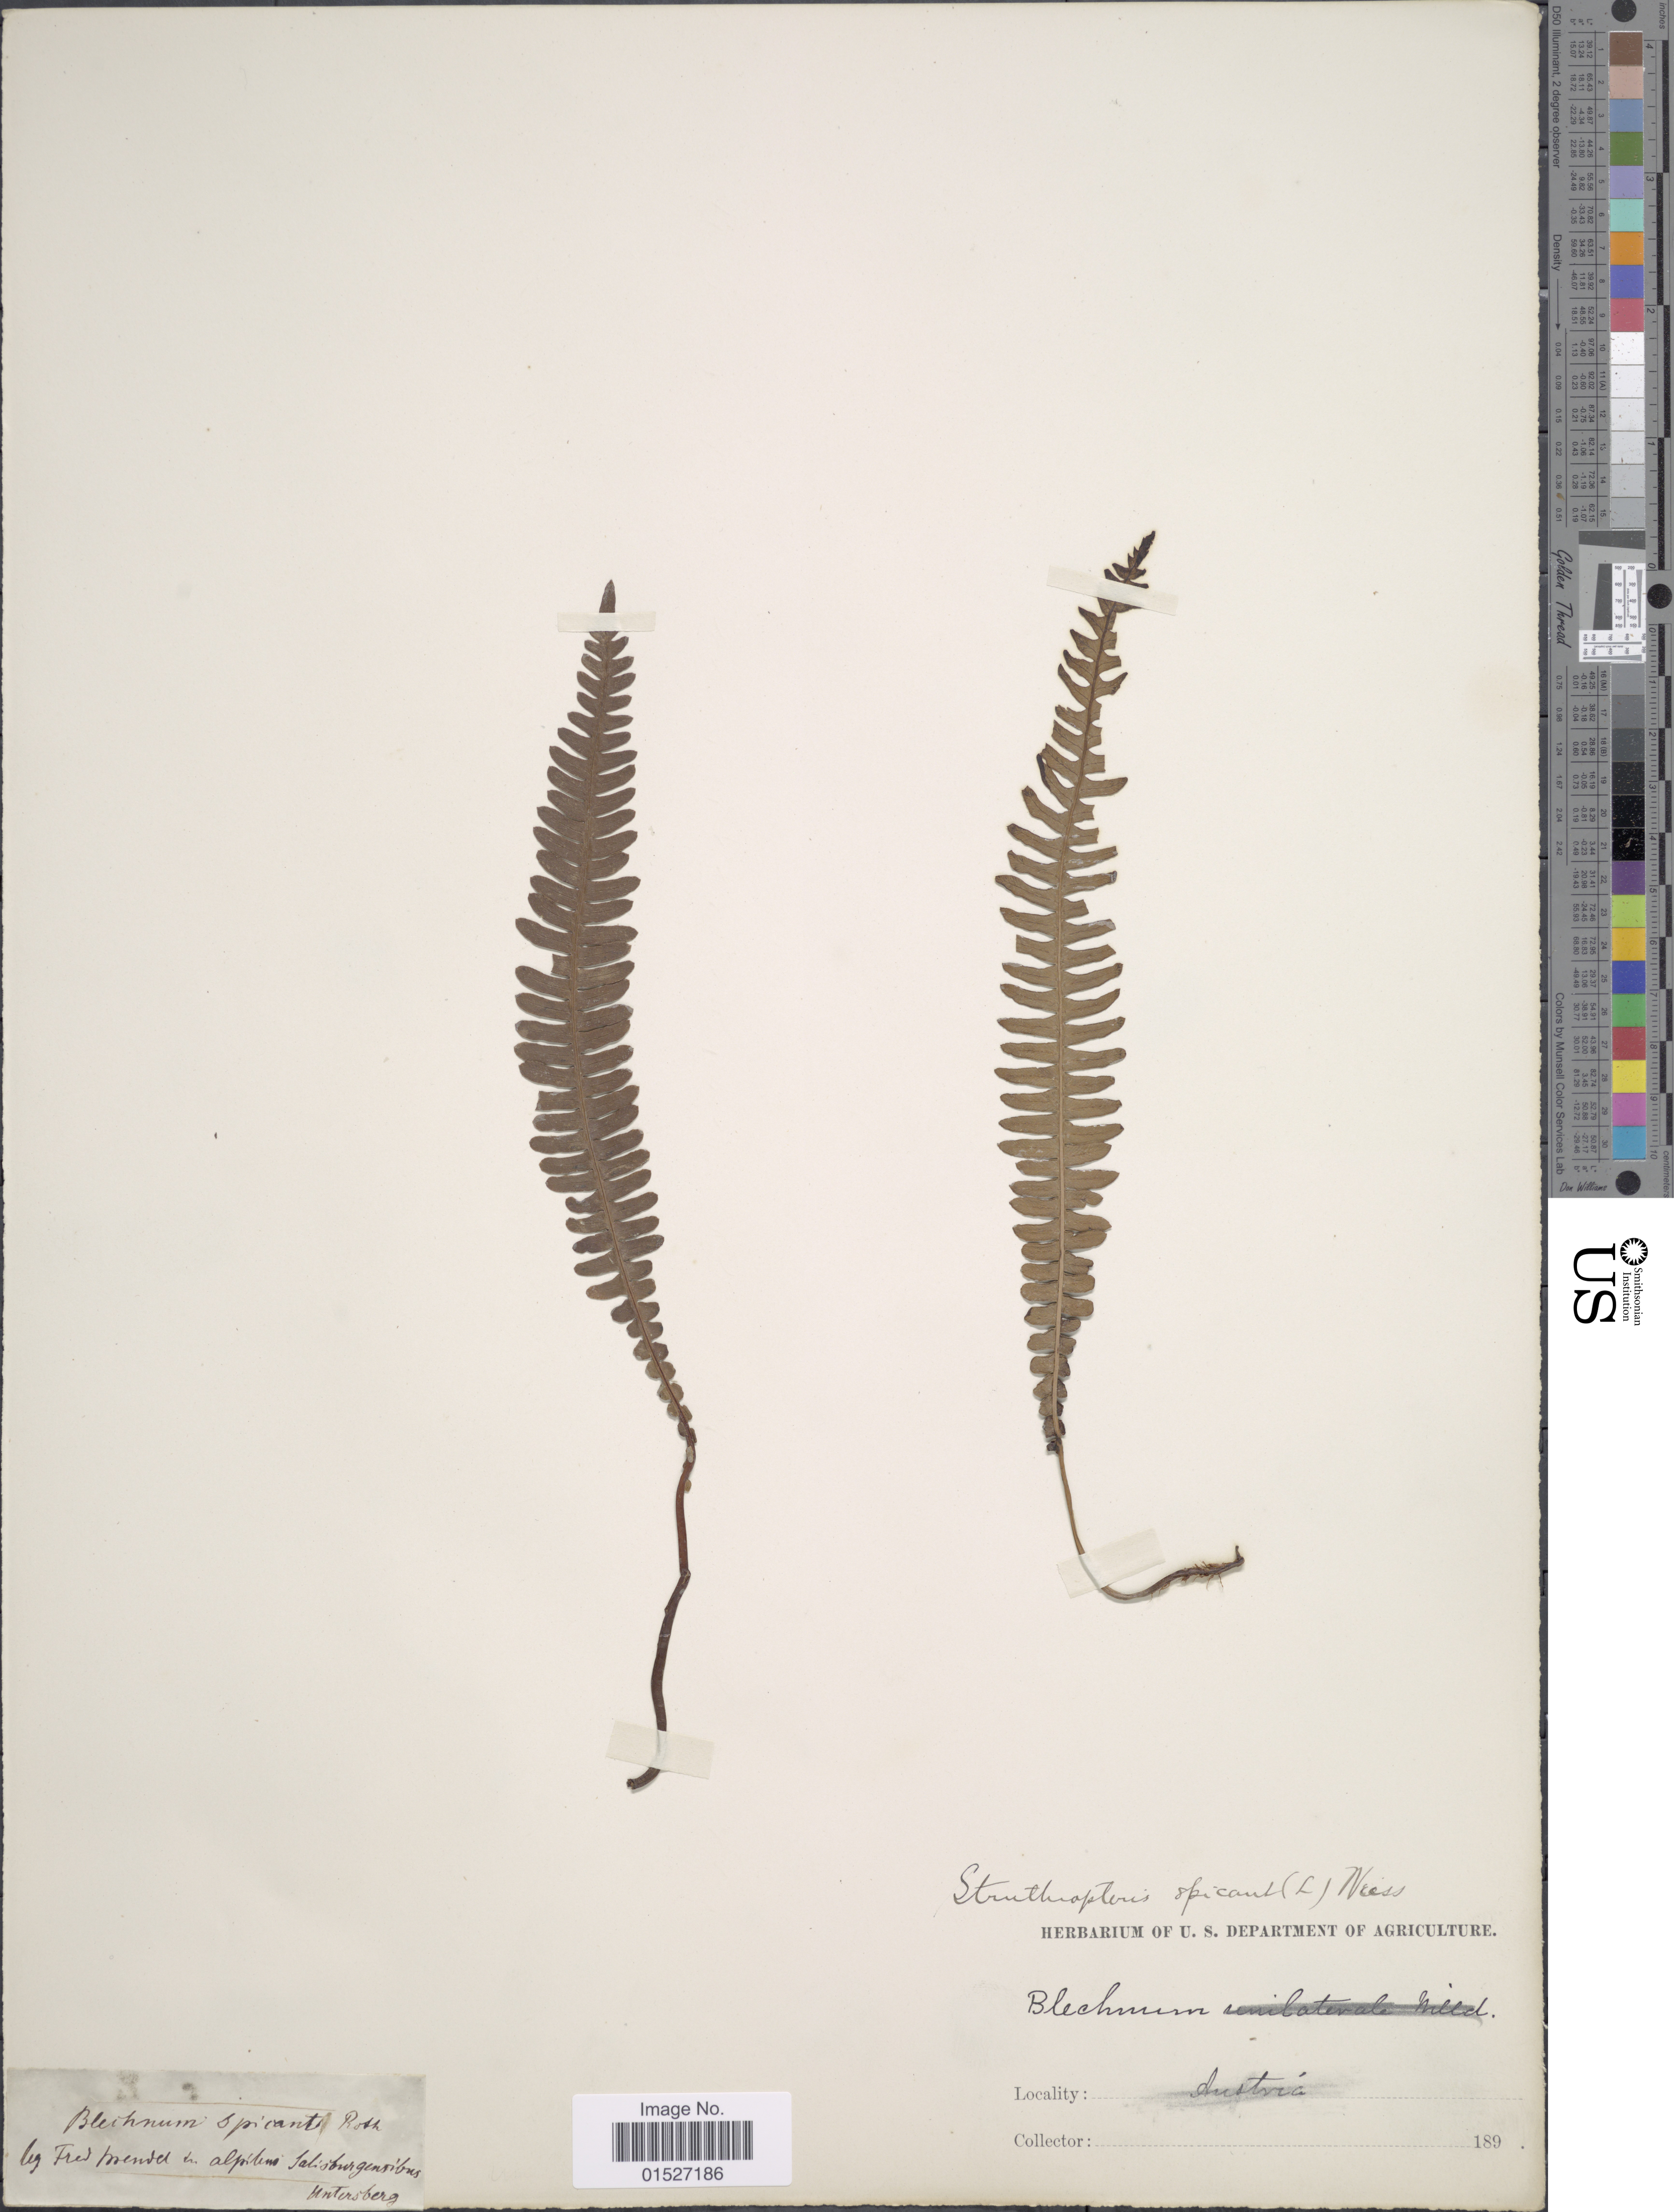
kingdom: Plantae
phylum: Tracheophyta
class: Polypodiopsida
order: Polypodiales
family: Blechnaceae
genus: Blechnum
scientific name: Blechnum spicant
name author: (L.) Sm.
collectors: F. Wendel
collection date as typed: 189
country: Austria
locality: Untersberg.